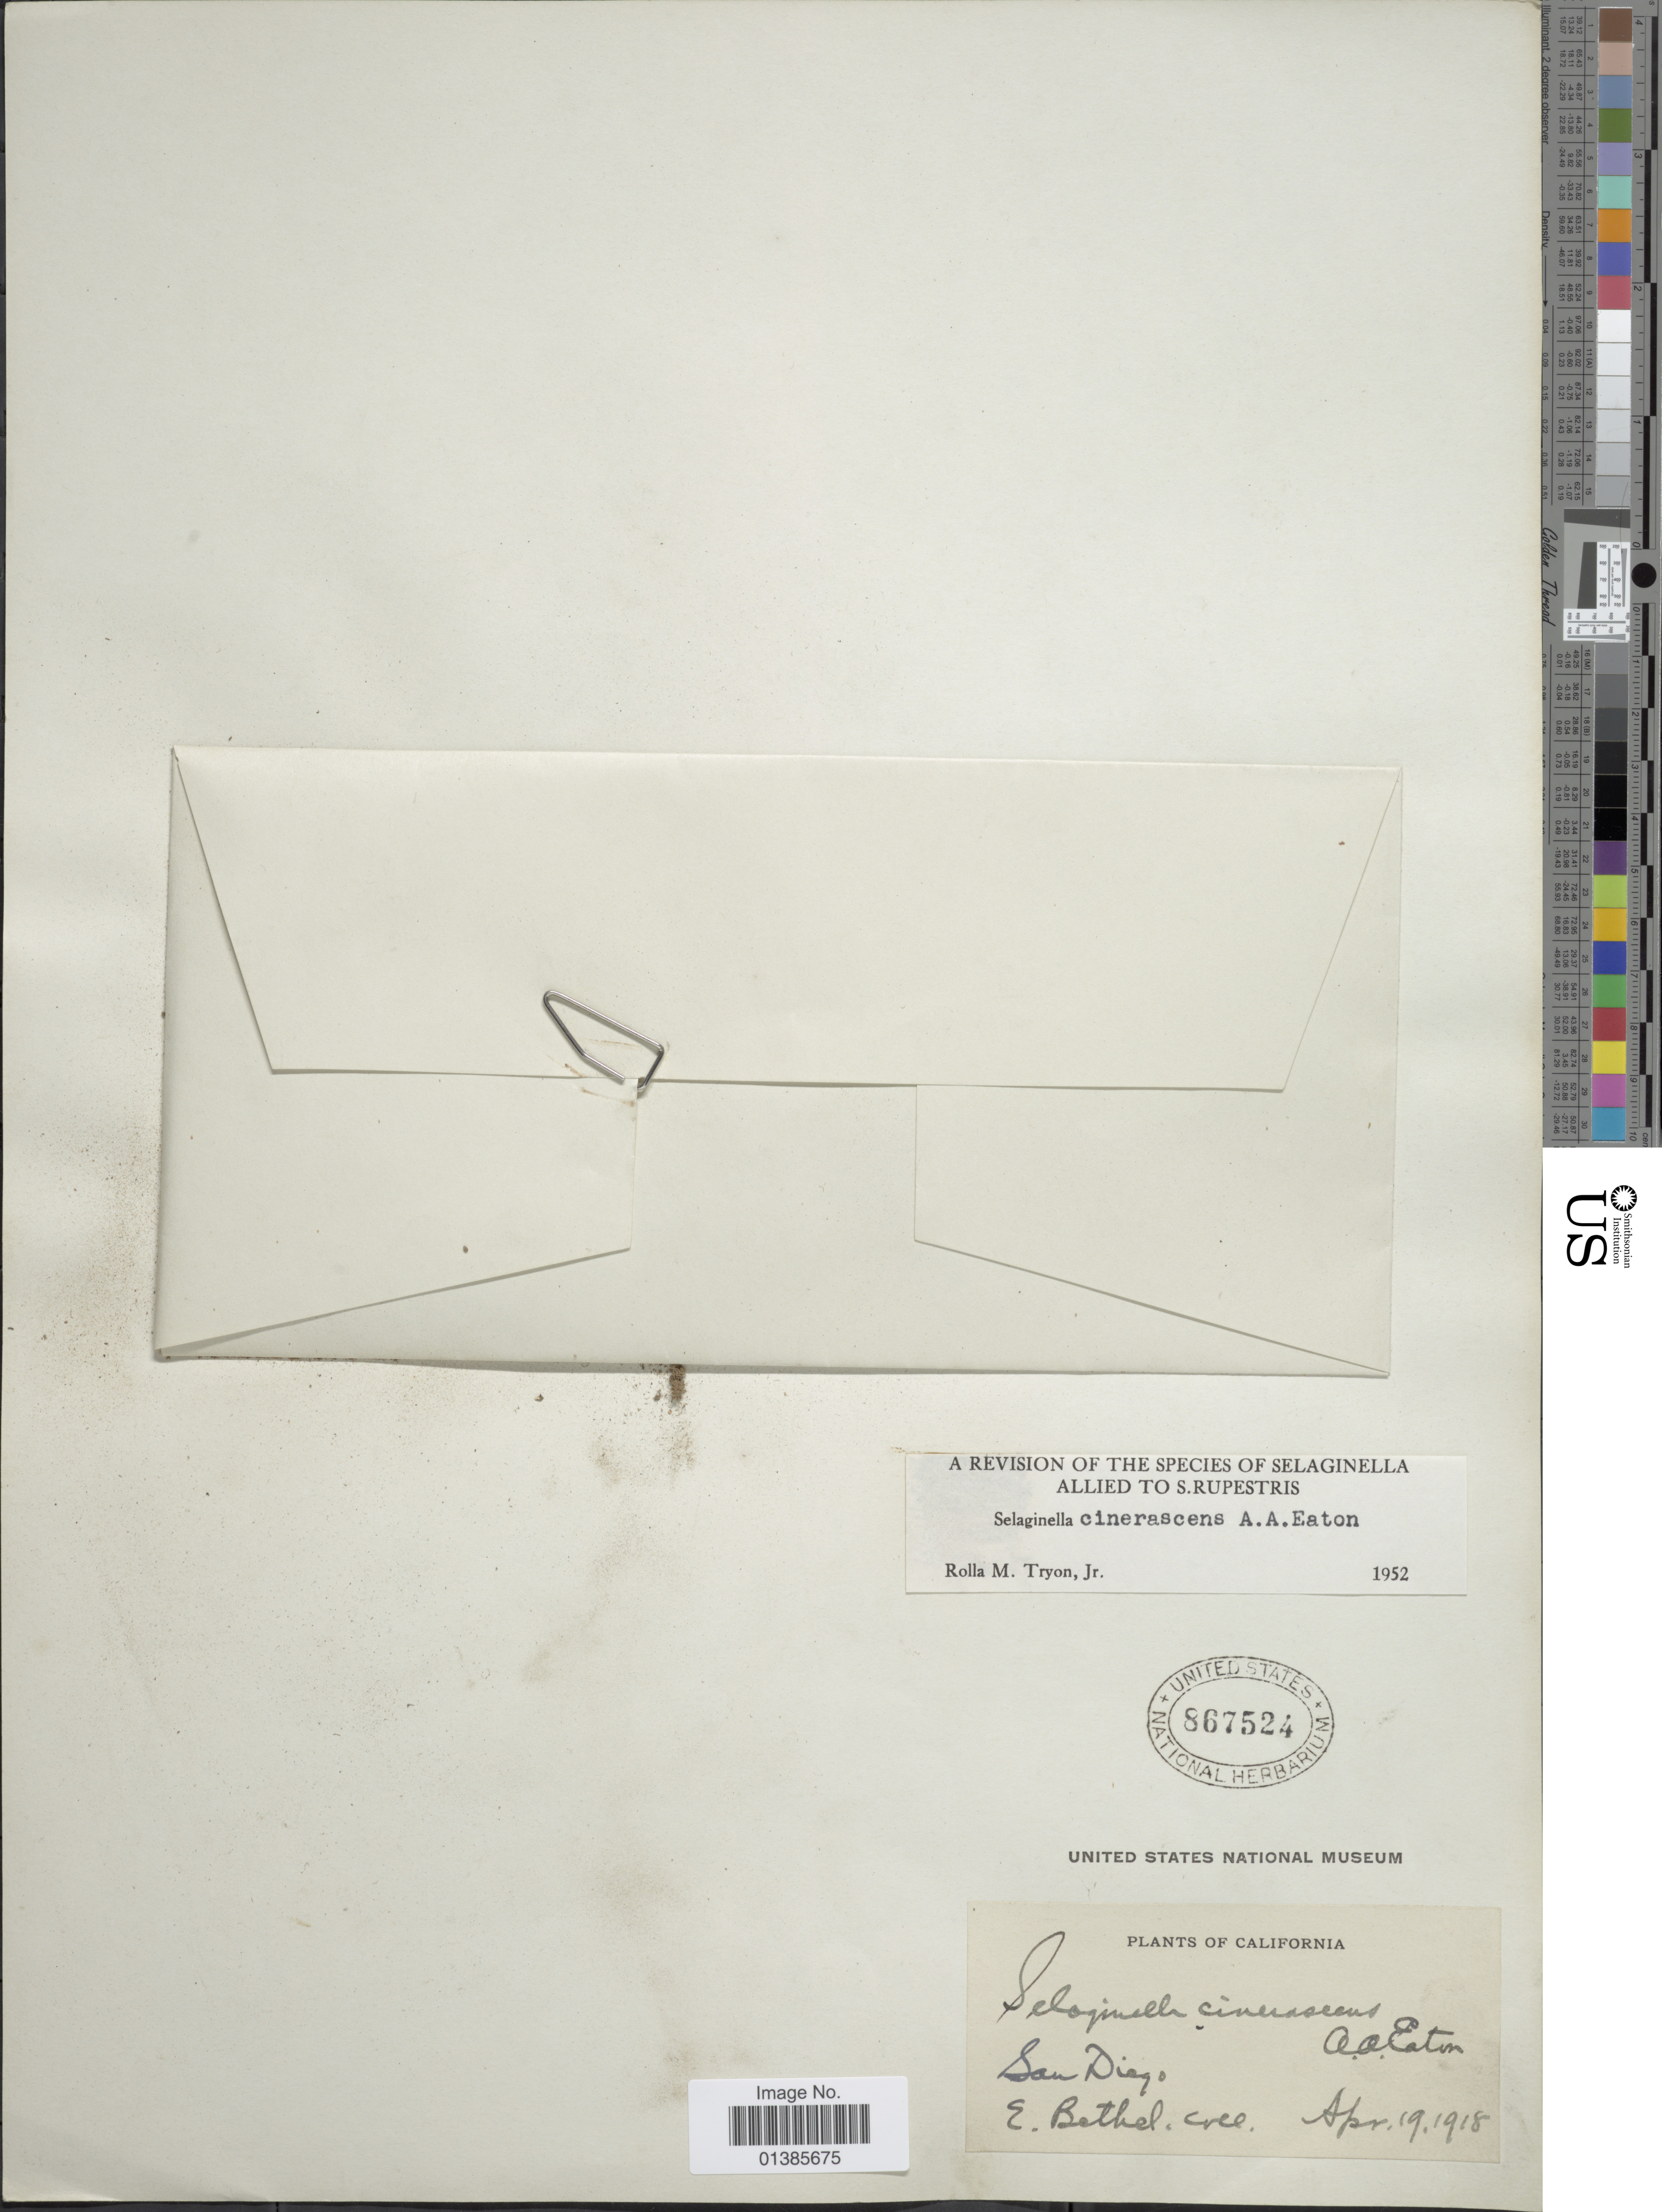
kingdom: Plantae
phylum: Tracheophyta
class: Lycopodiopsida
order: Selaginellales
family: Selaginellaceae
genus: Selaginella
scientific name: Selaginella cinerascens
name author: A.A. Eaton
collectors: E. Bethel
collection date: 1918-04-19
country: United States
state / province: California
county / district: San Diego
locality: San Diego.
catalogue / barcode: US 867524